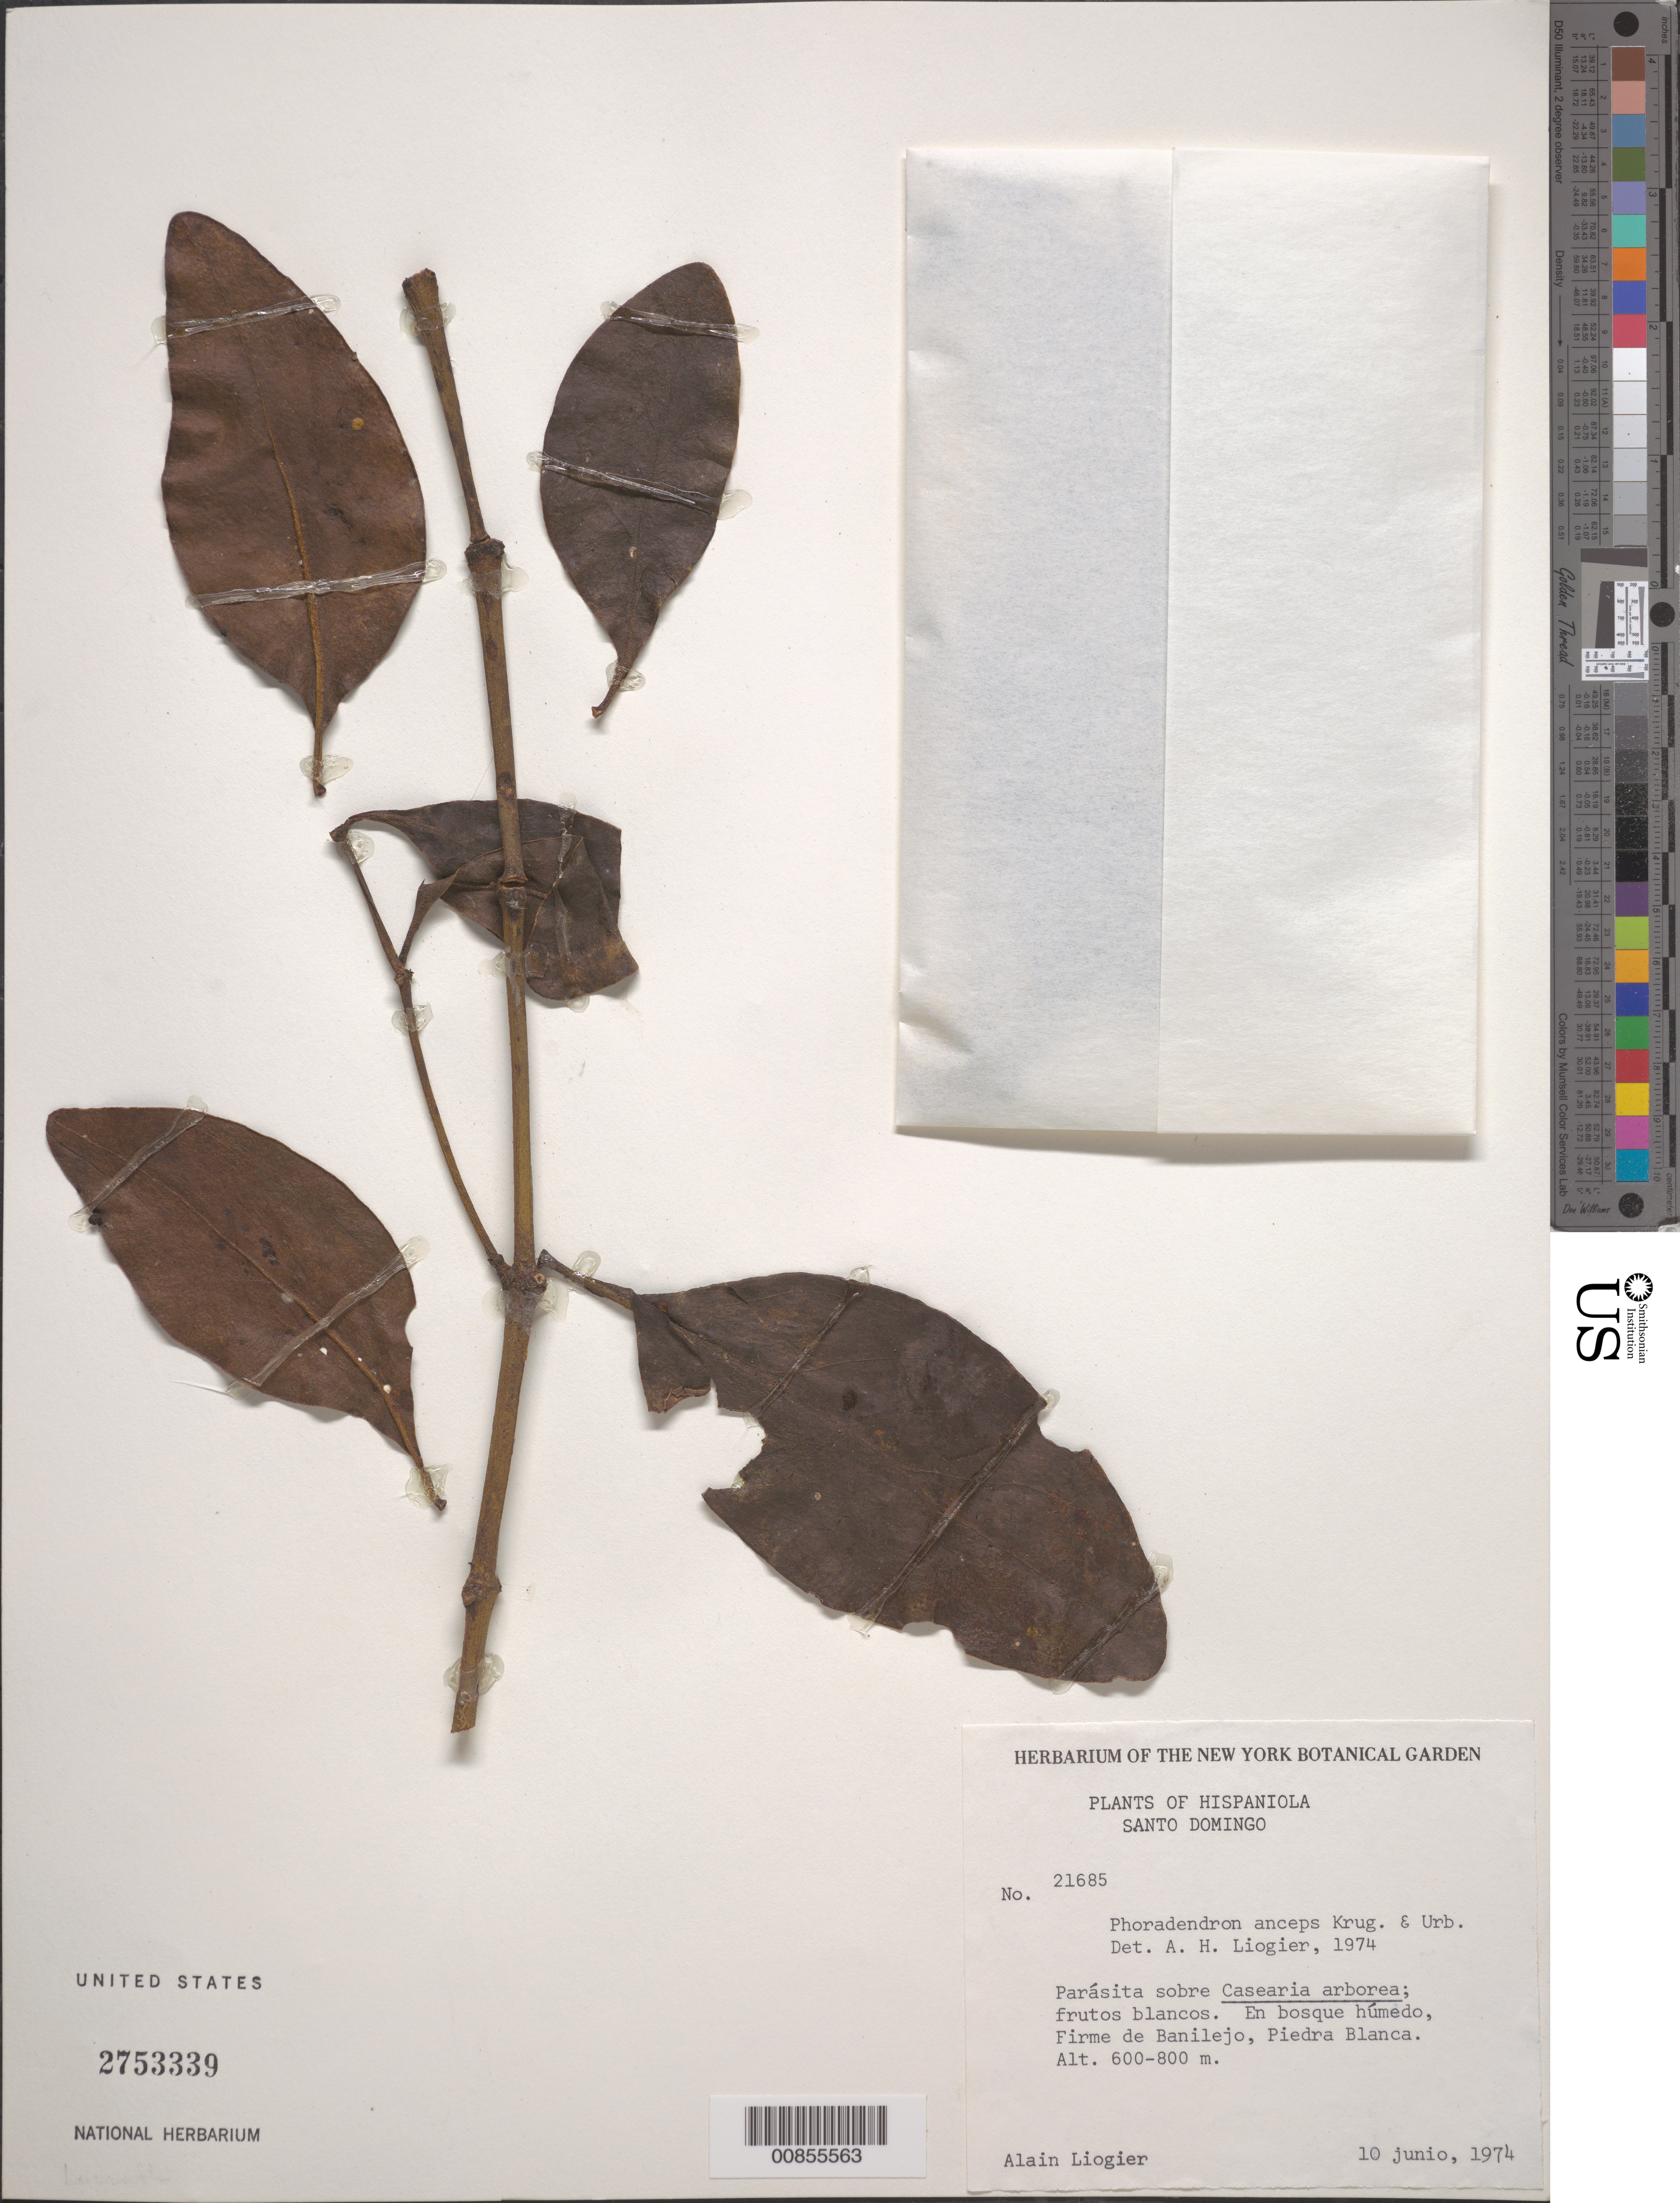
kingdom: Plantae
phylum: Tracheophyta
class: Magnoliopsida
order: Santalales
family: Viscaceae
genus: Phoradendron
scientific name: Phoradendron anceps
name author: (Spreng.) M. Gómez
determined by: Liogier, Alain H.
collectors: A. H. Liogier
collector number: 21685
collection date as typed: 10 Jun 1974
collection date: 1974-06-10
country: Dominican Republic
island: Hispaniola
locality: Firme de Banilejo, Piedra Blanca.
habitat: Sobre Casearia arborea. En bosque húmedo.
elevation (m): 600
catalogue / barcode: US 2753339